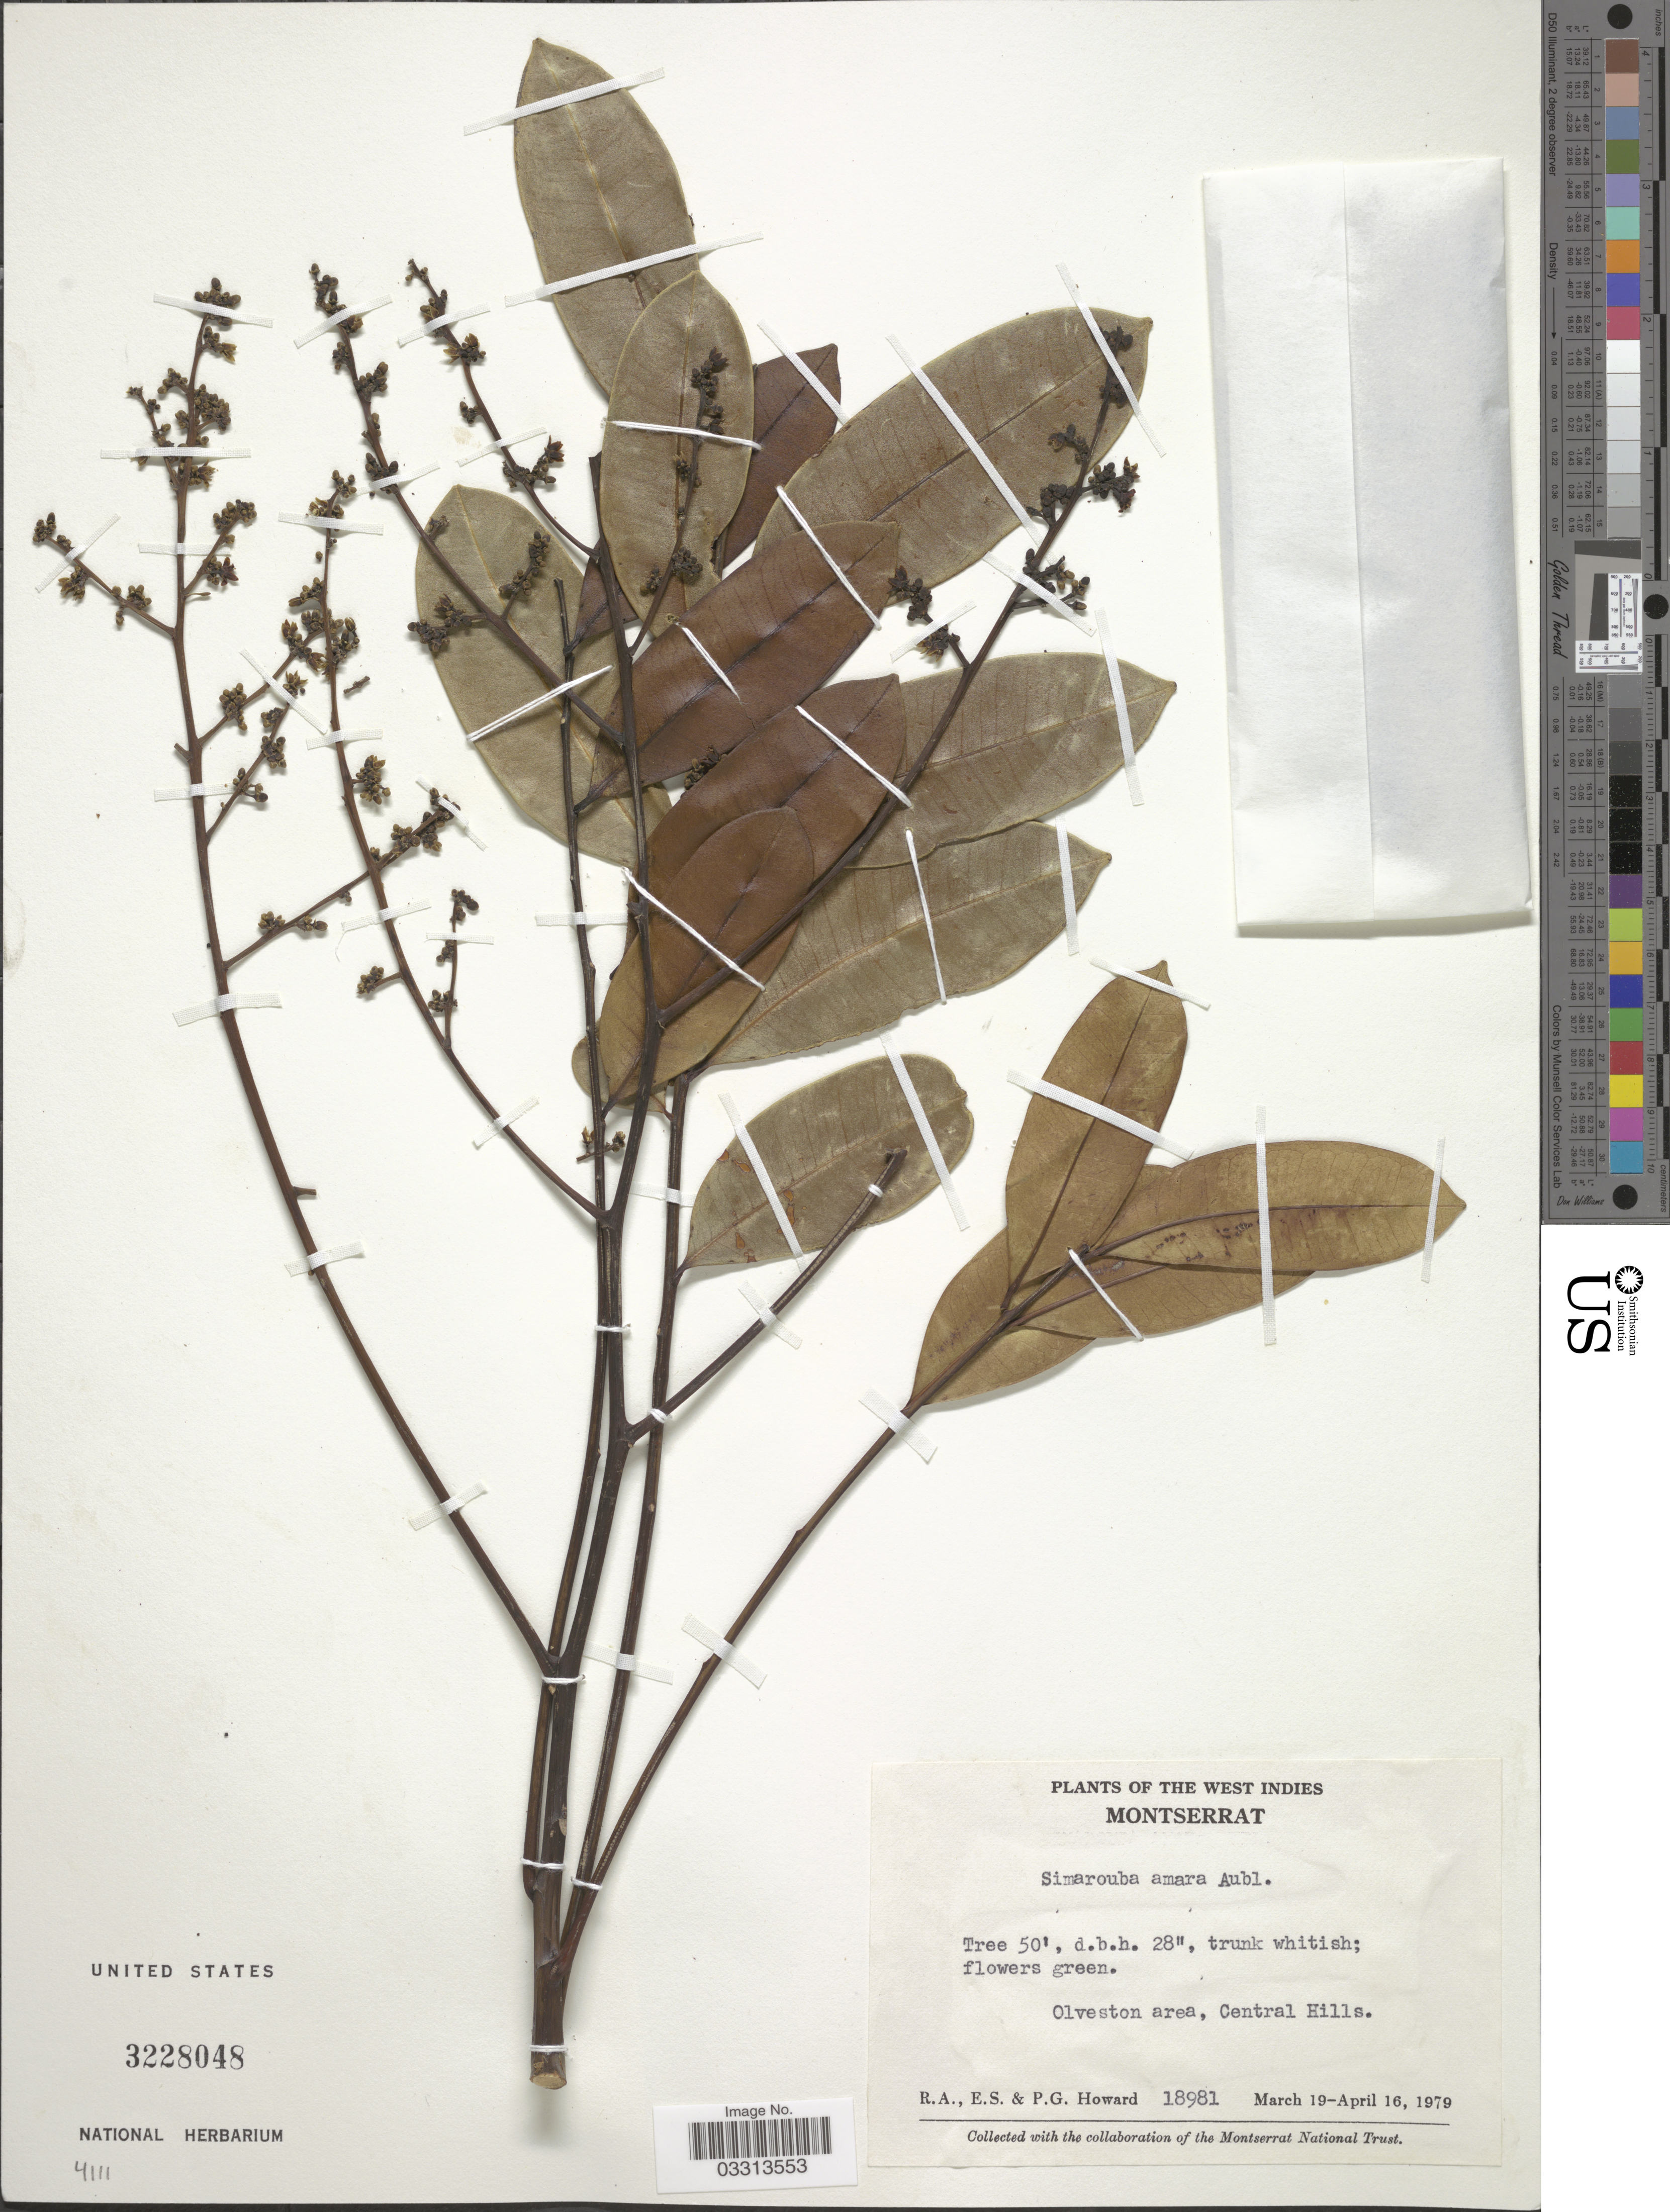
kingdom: Plantae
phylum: Tracheophyta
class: Magnoliopsida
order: Sapindales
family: Simaroubaceae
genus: Simarouba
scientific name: Simarouba amara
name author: Aubl.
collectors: R. A. Howard, E. S. Howard & P. Howard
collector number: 18981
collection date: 1979-03-19/1979-04-16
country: Montserrat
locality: The West Indies, Olveston area, Central Hills.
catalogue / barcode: US 3228048